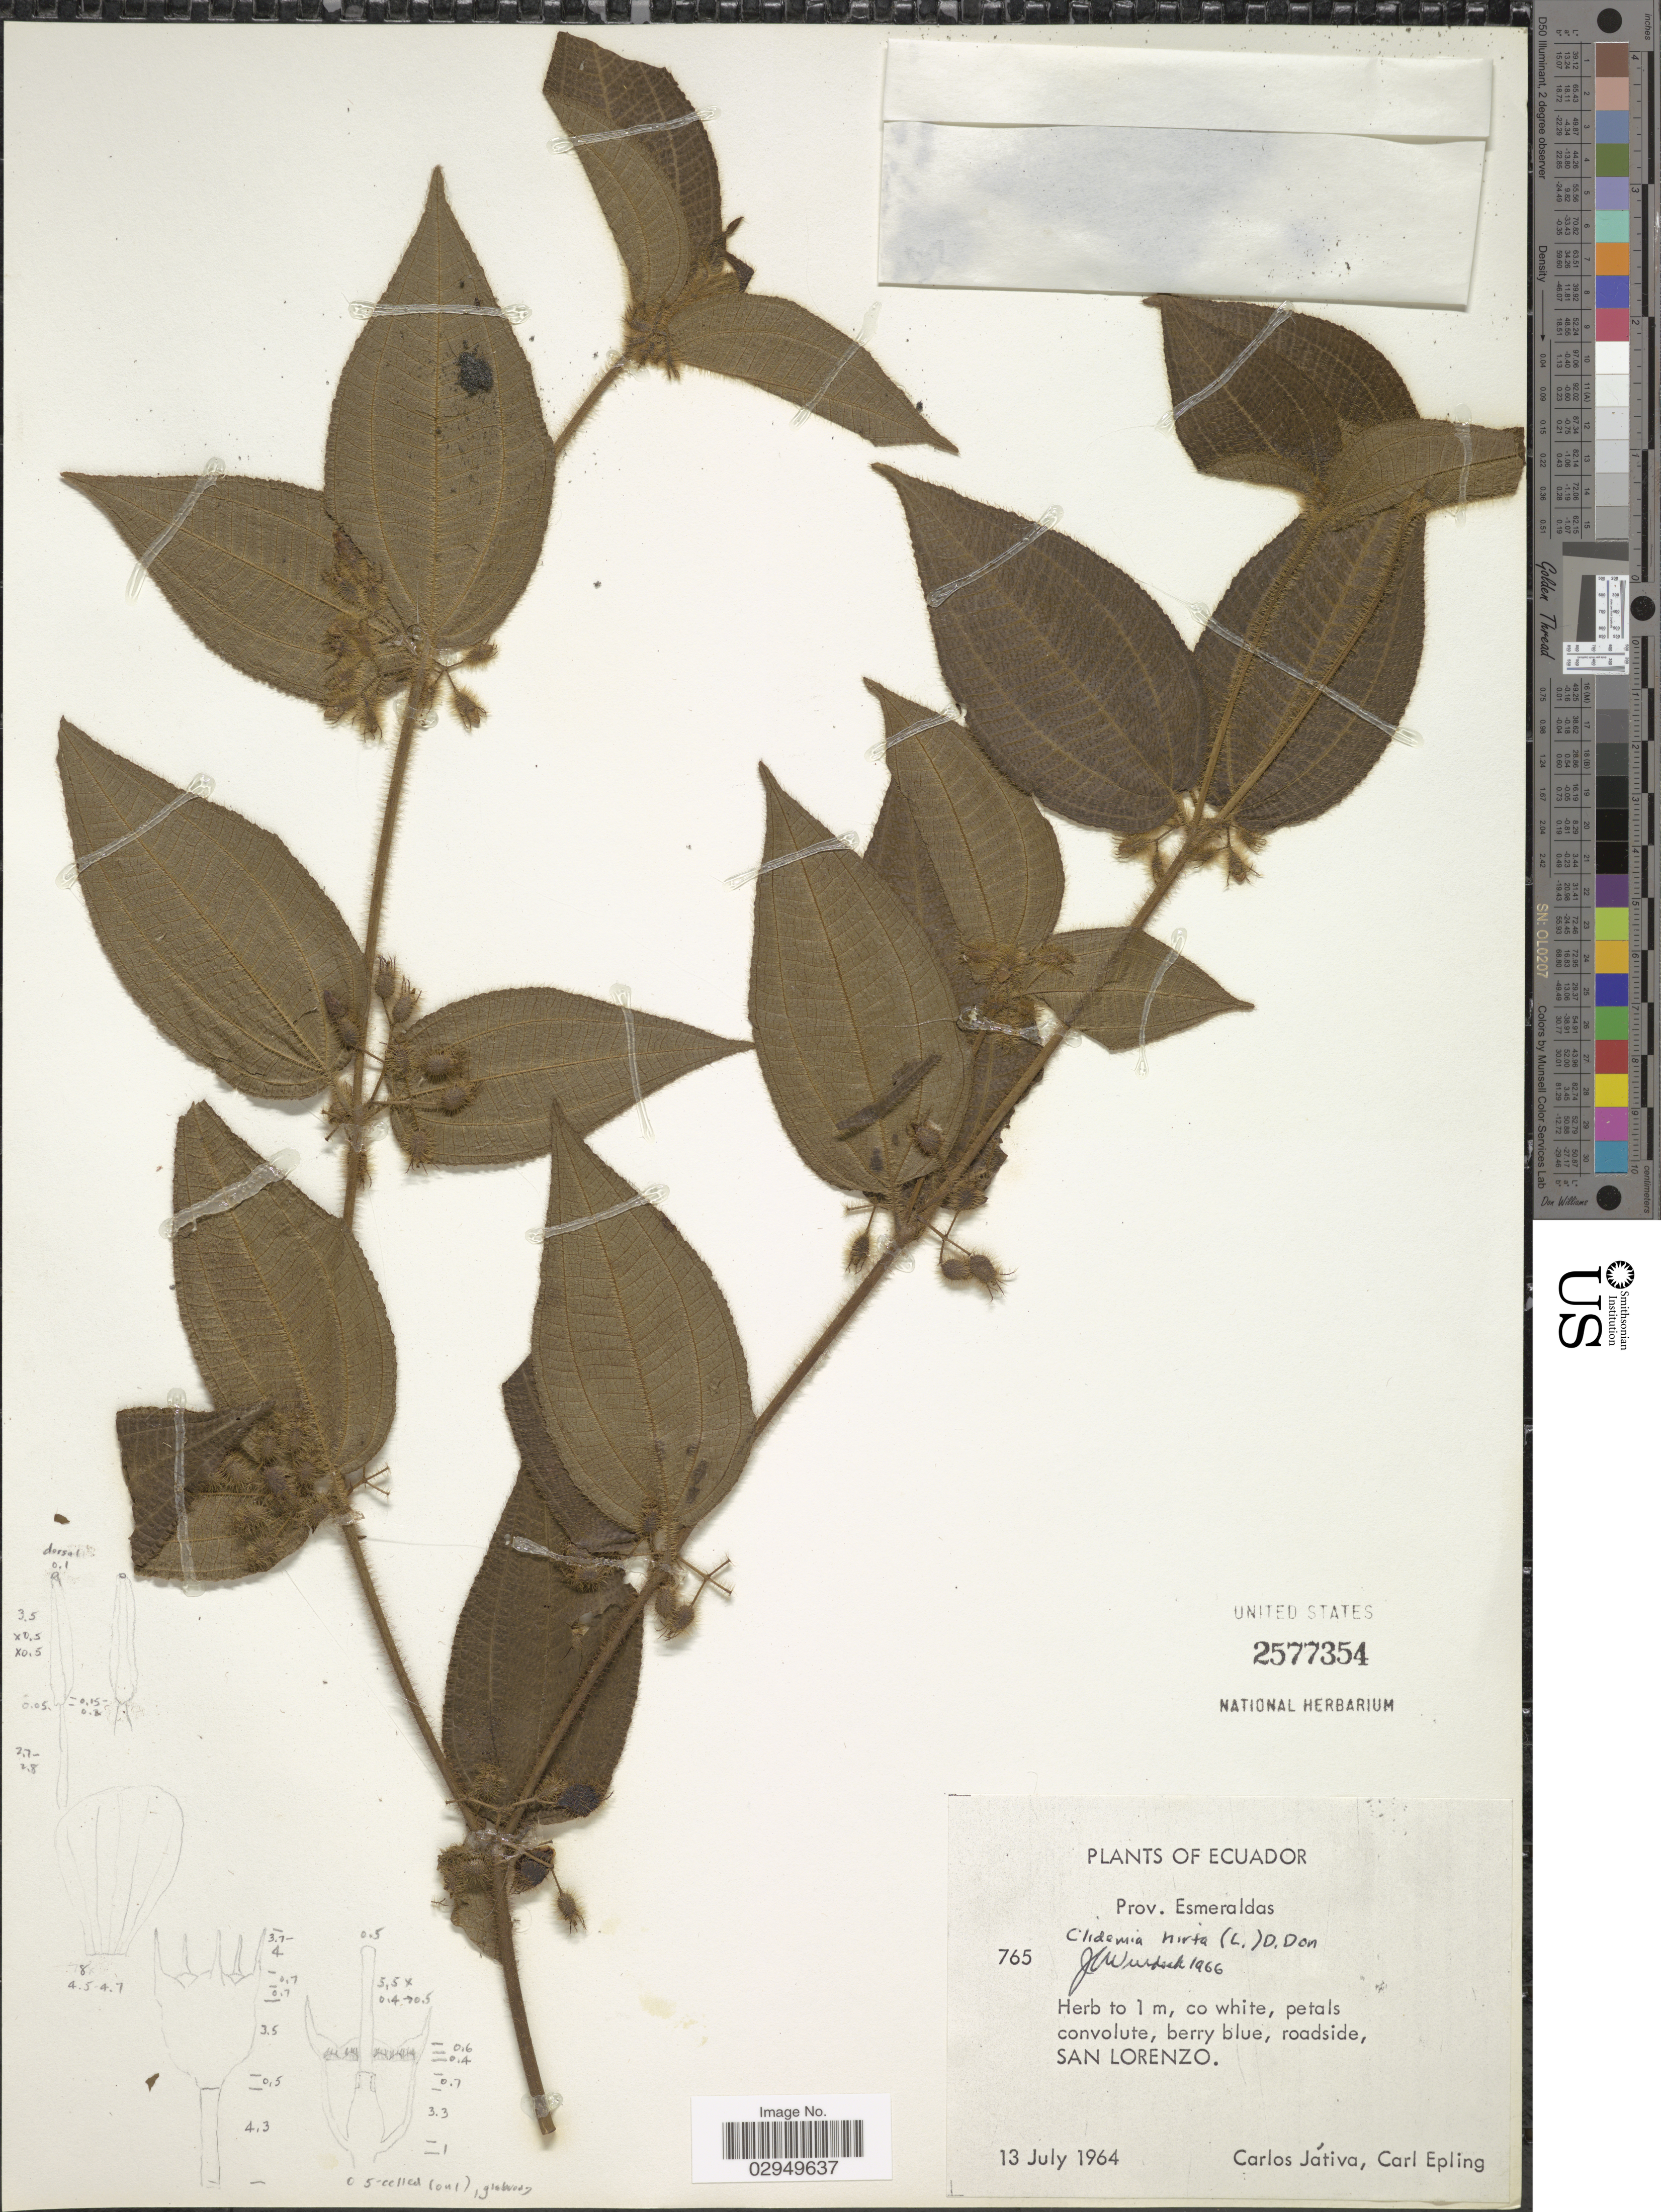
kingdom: Plantae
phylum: Tracheophyta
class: Magnoliopsida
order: Myrtales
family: Melastomataceae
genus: Clidemia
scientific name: Clidemia hirta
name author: (L.) D. Don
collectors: C. D. Játiva & C. C. Epling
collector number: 765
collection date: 1964-07-13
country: Ecuador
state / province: Esmeraldas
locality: Roadside, San Lorenzo.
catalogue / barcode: US 2577354